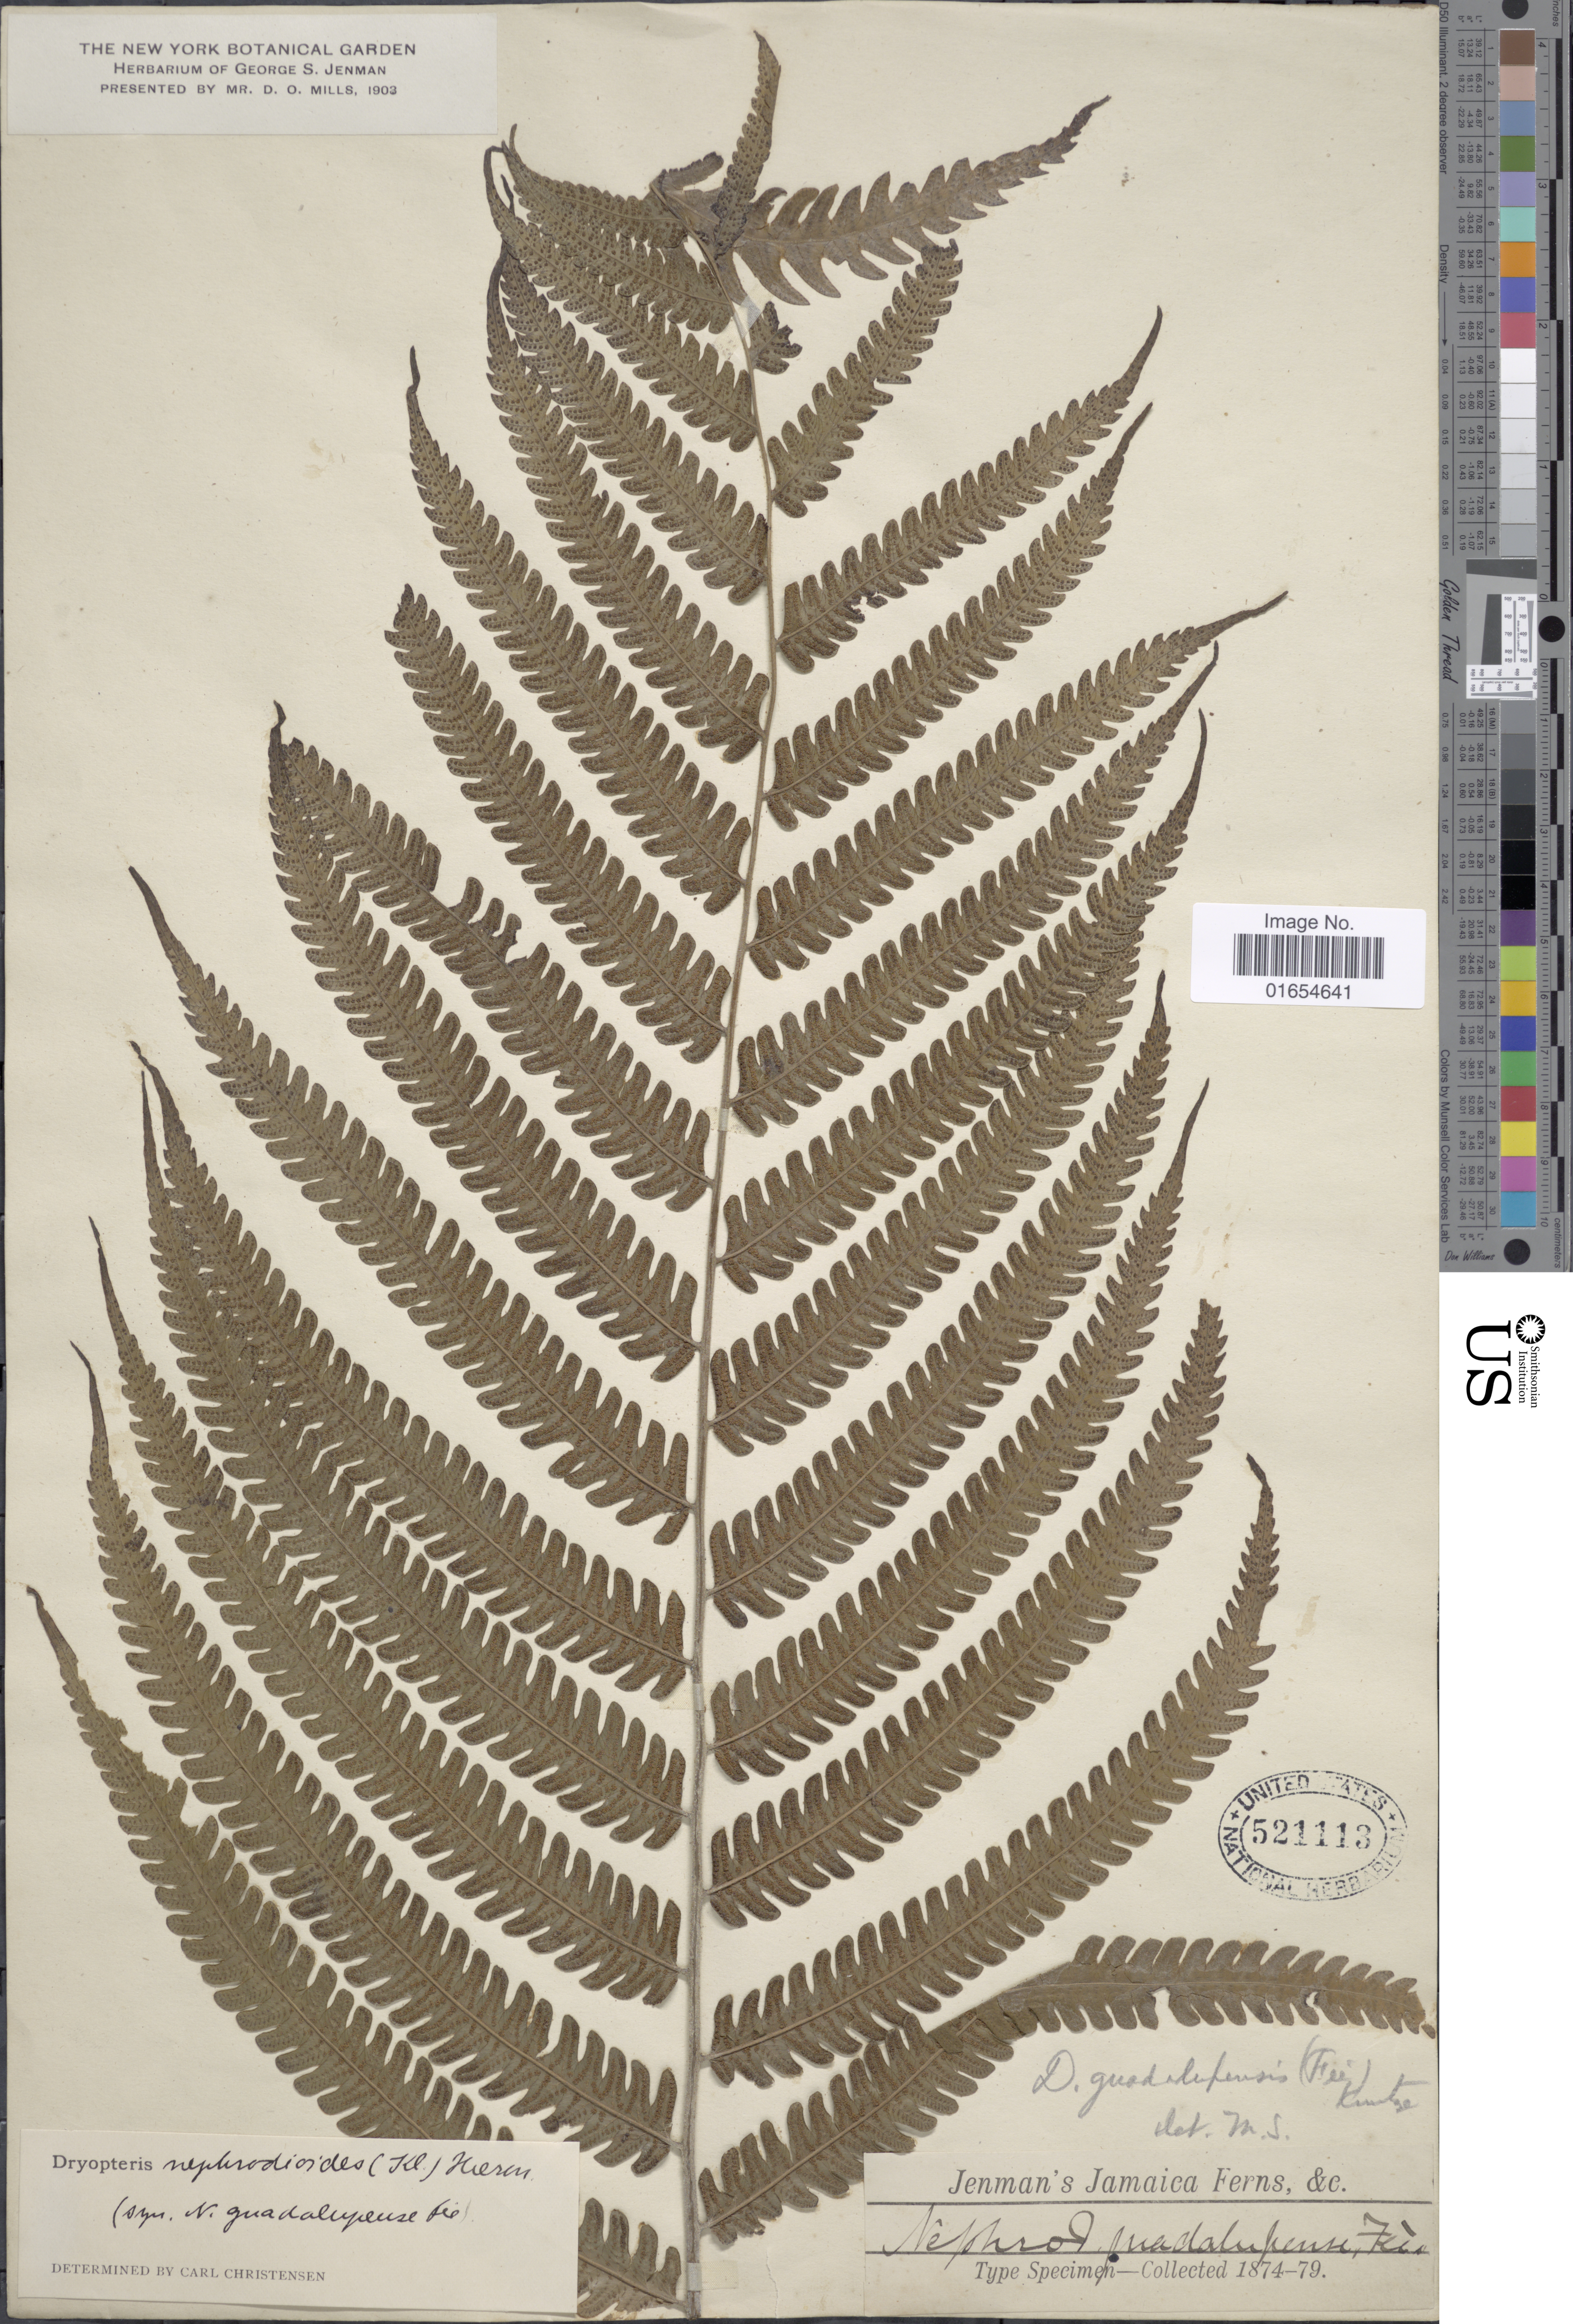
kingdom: Plantae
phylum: Tracheophyta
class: Polypodiopsida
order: Polypodiales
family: Thelypteridaceae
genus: Goniopteris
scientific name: Goniopteris nephrodioides (Klotzsch) comb. nov., ined 2015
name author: (Klotzsch)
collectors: ex herb. Jenman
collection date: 1874/1879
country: Jamaica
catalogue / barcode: US 521113